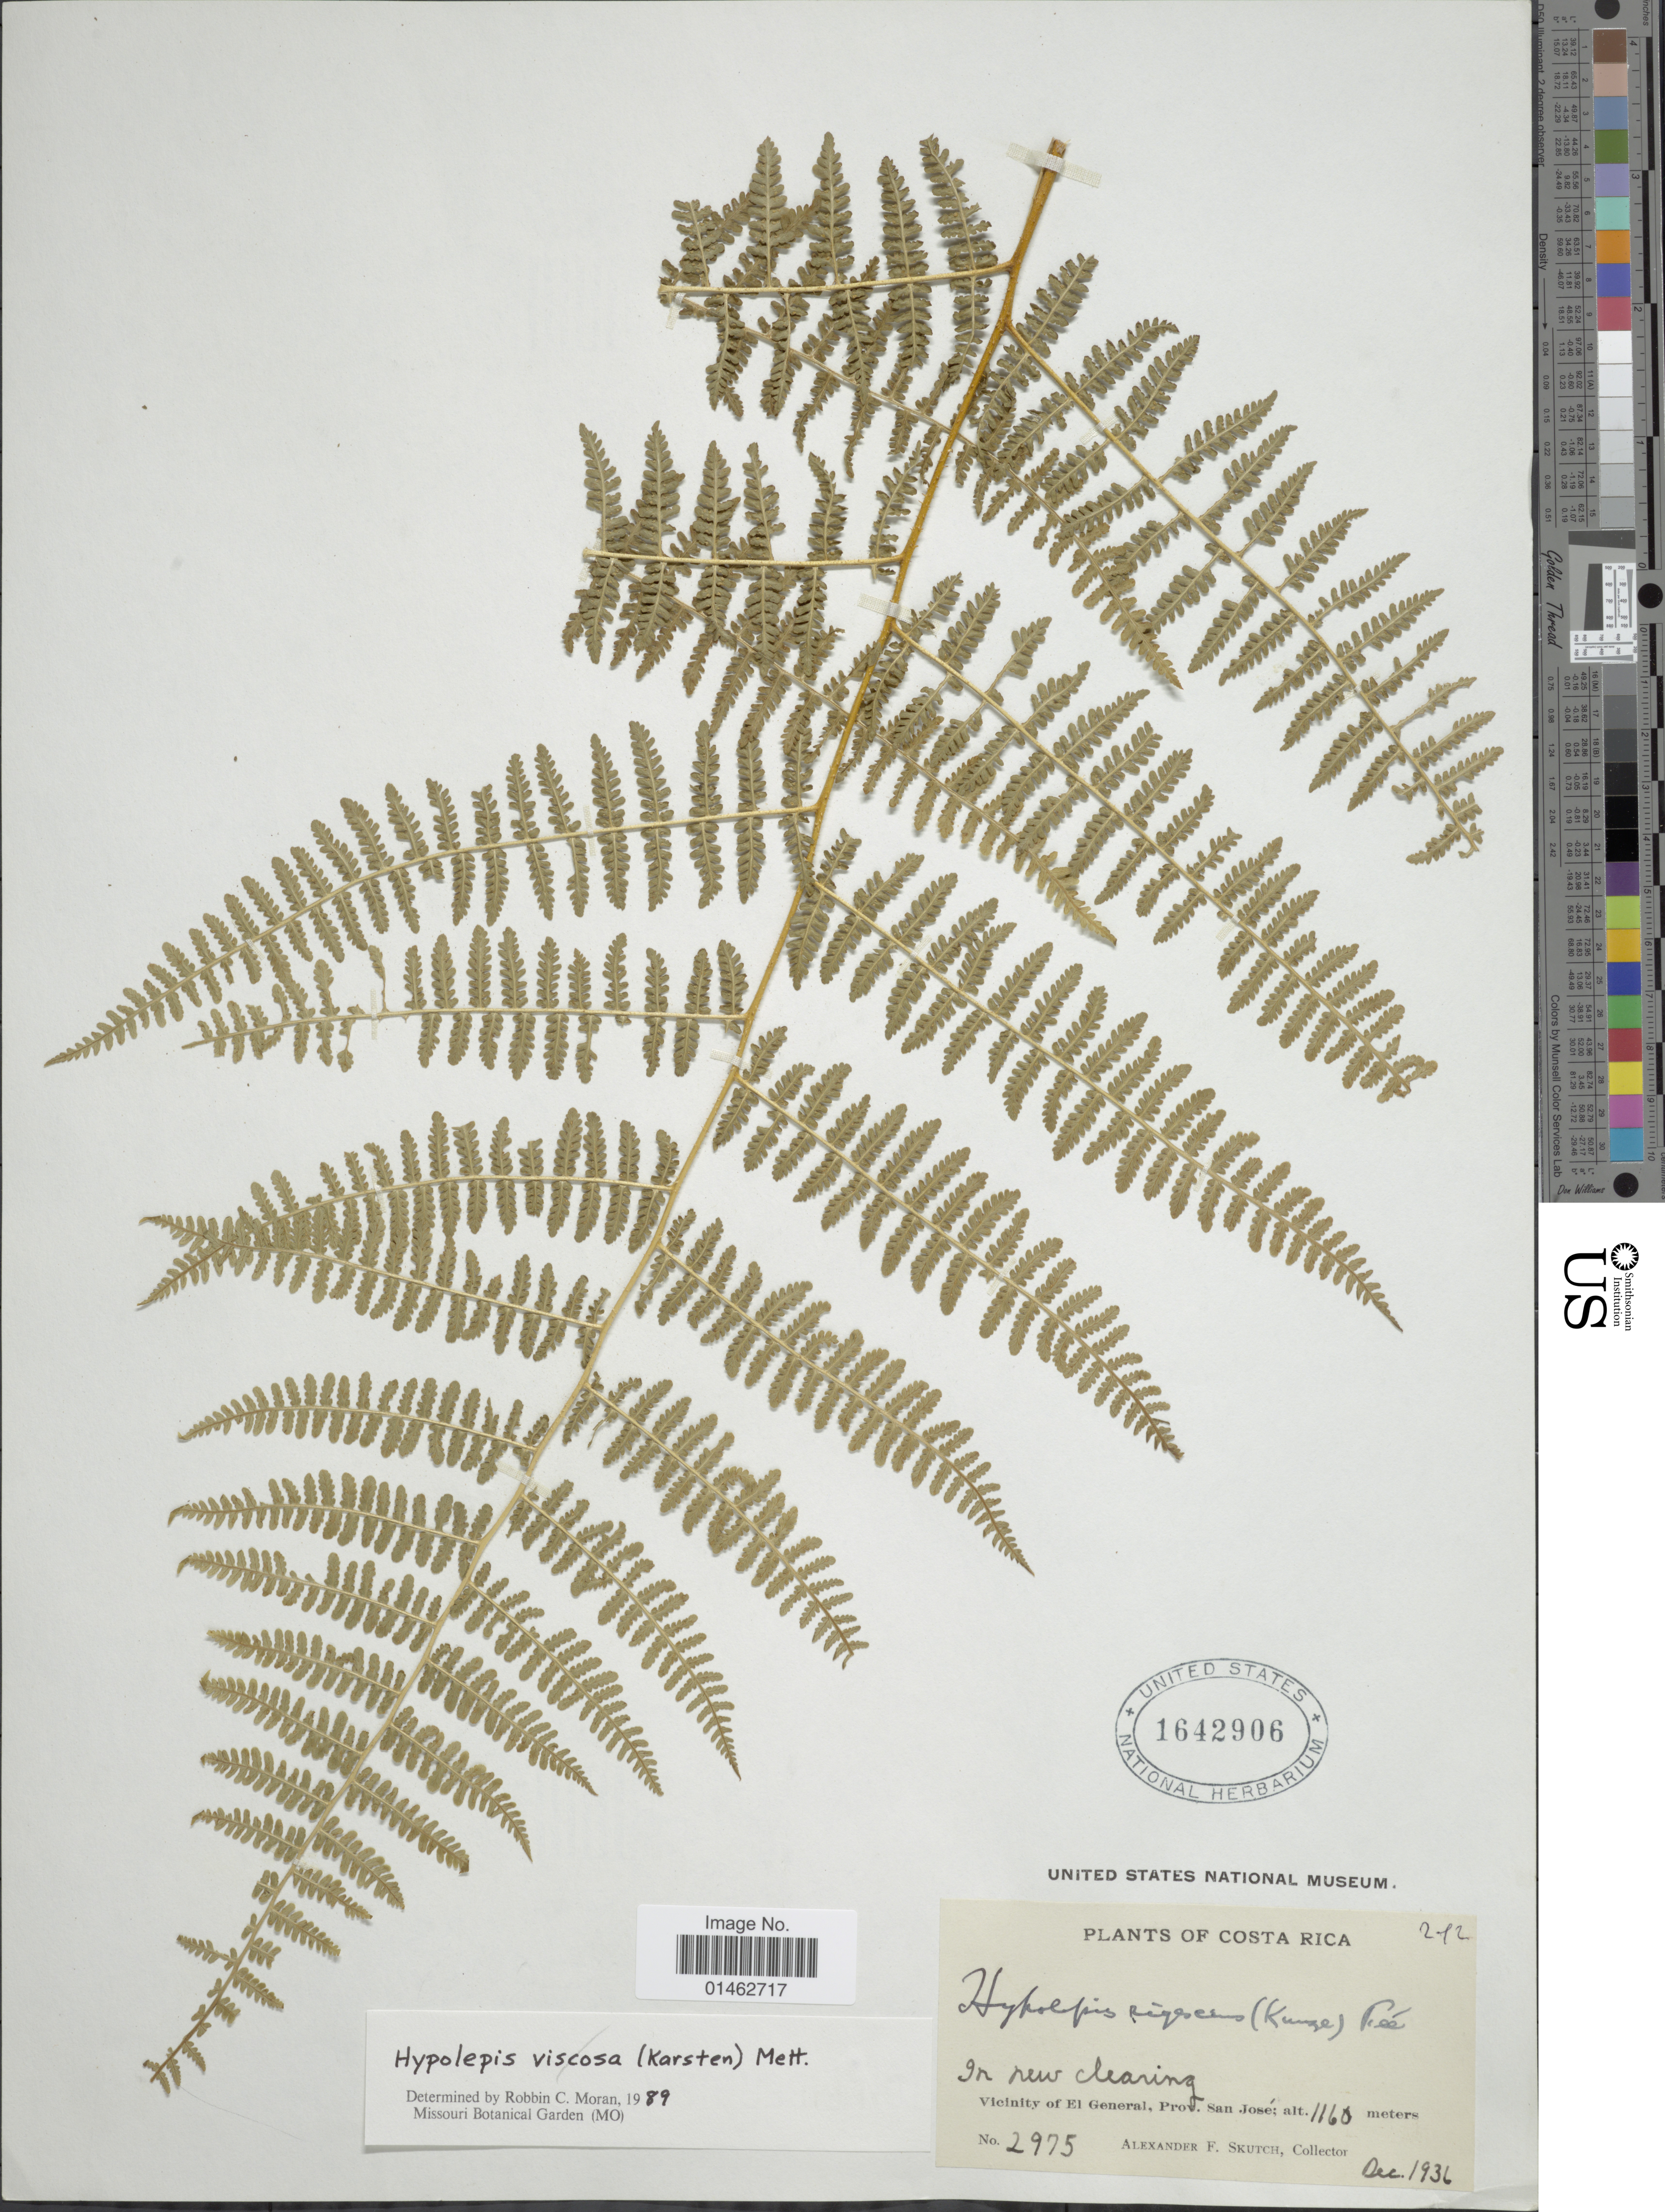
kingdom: Plantae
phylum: Tracheophyta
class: Polypodiopsida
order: Polypodiales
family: Dennstaedtiaceae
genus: Hypolepis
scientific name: Hypolepis hostilis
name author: (Kunze) C. Presl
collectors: A. F. Skutch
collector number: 2975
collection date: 1936-12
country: Costa Rica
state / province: San José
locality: Vicinity of El General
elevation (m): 1160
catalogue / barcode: US 1642906